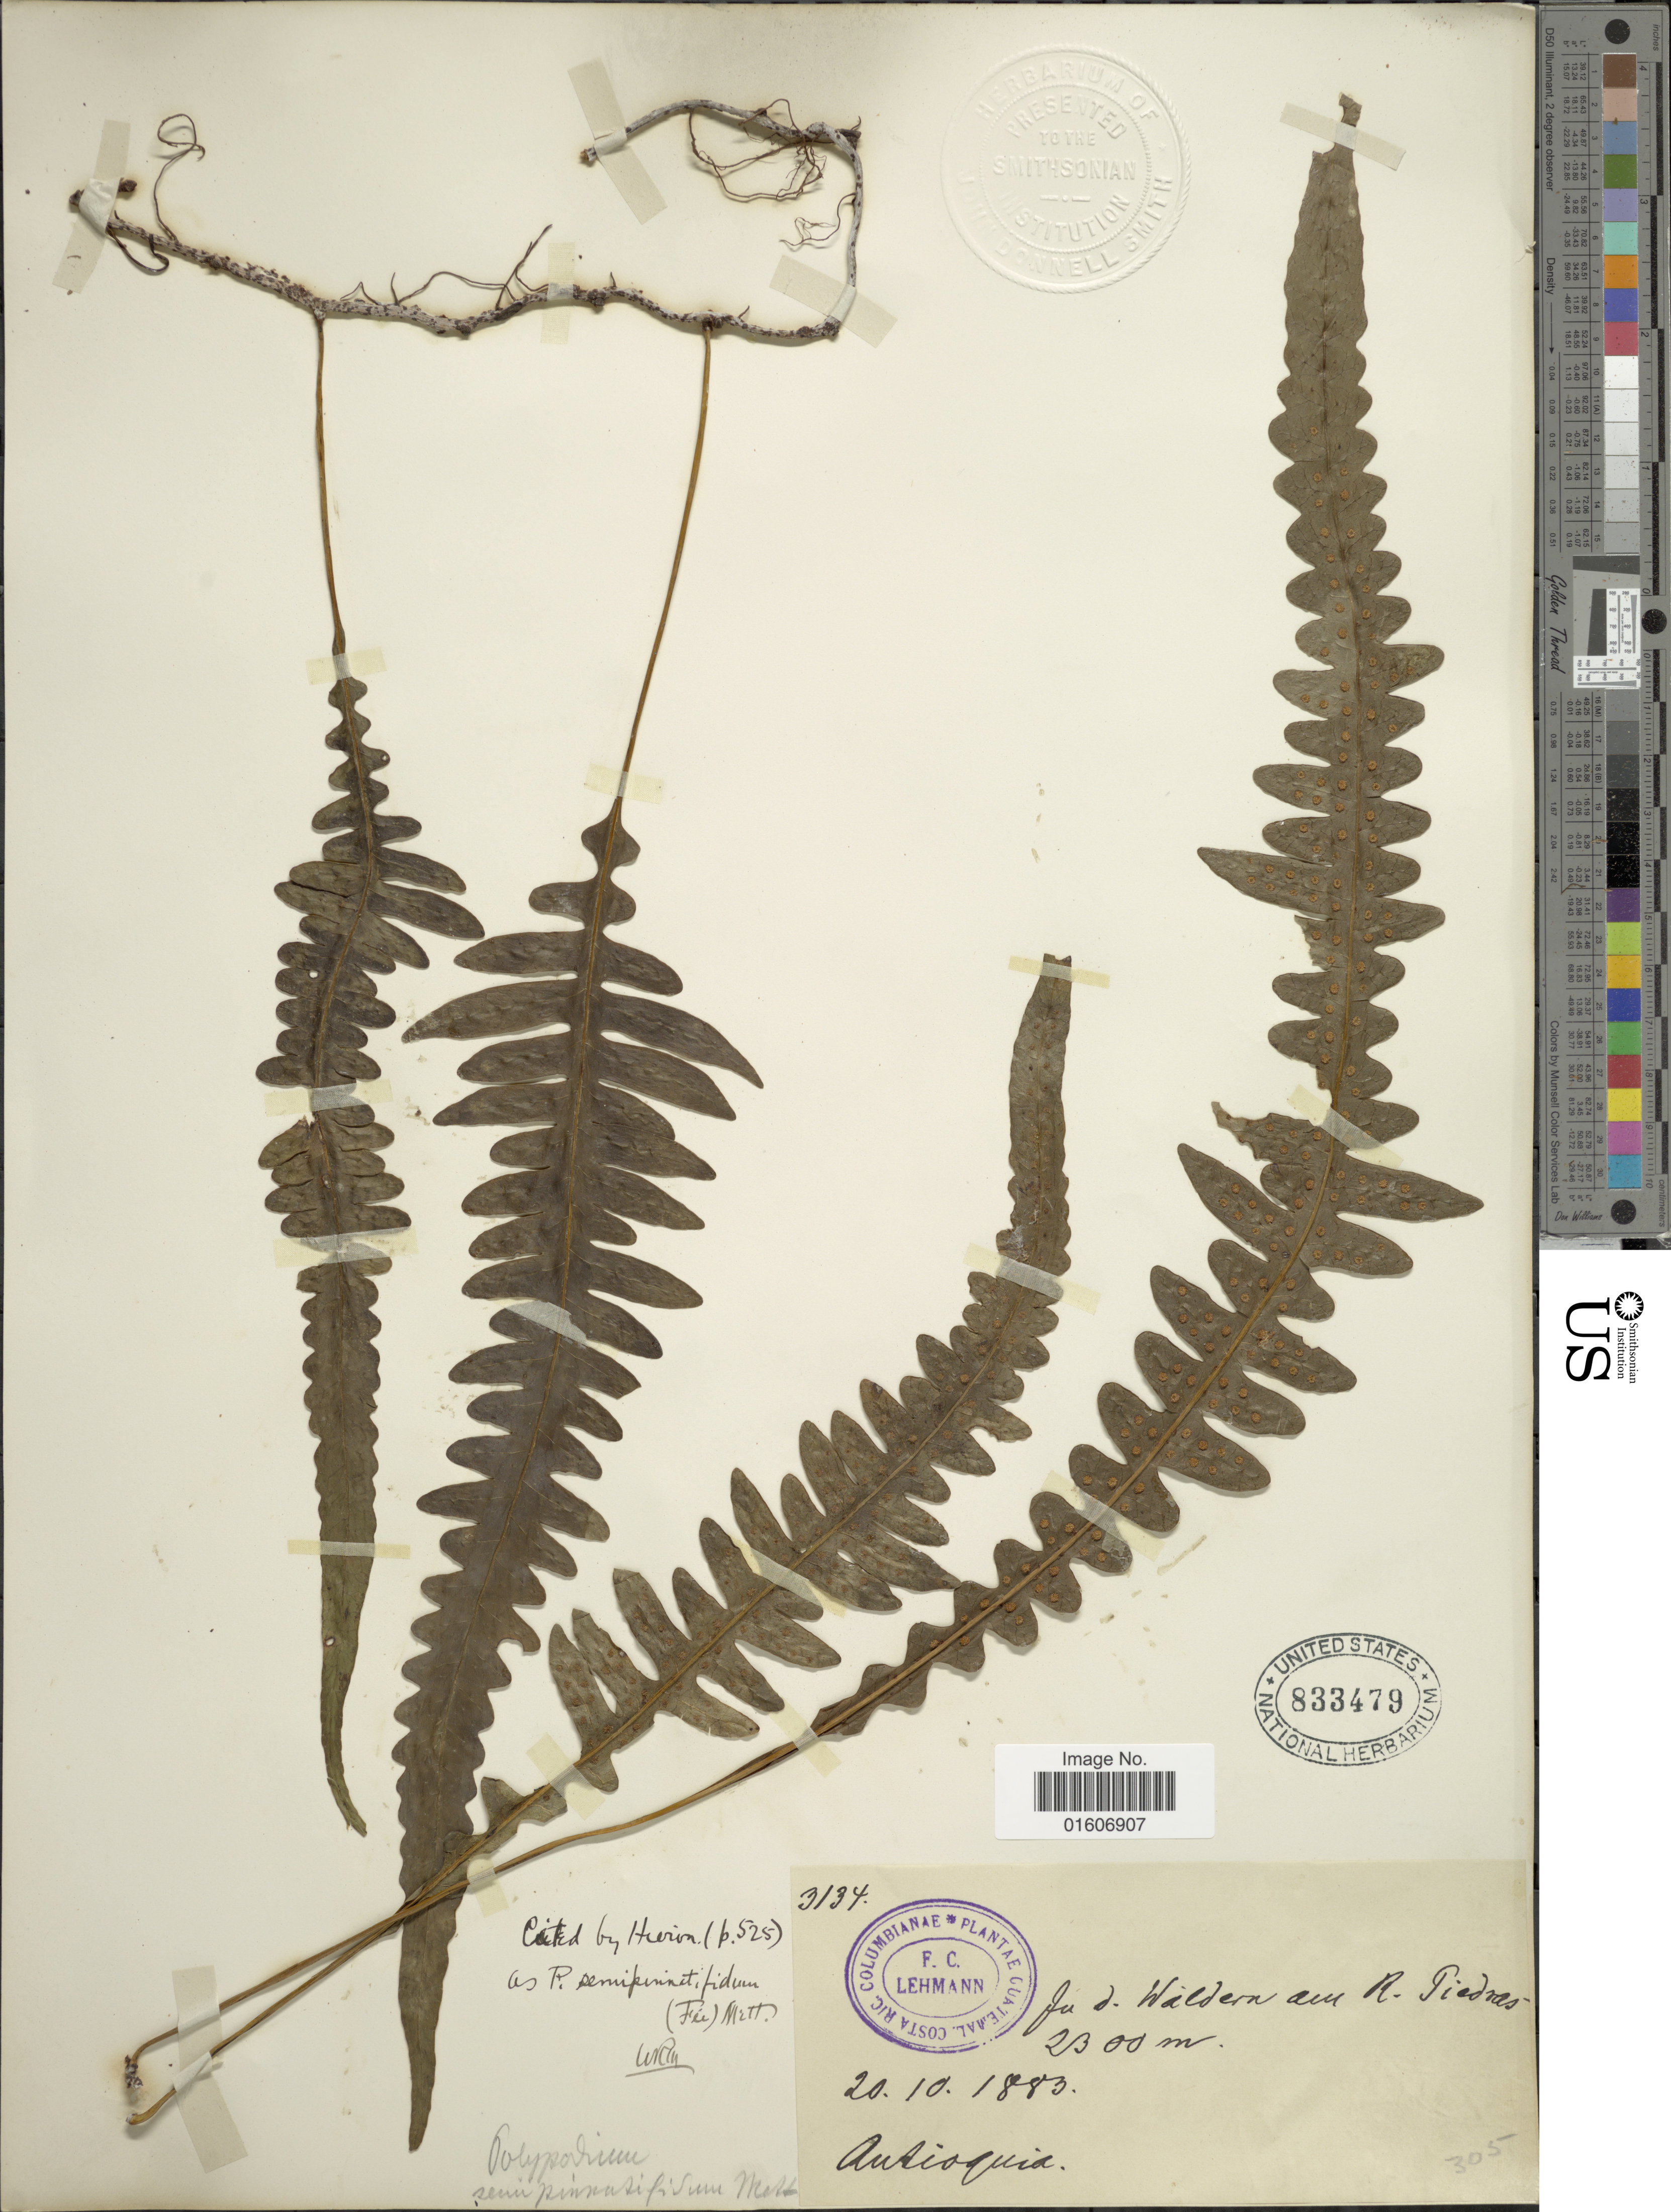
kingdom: Plantae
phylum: Tracheophyta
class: Polypodiopsida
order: Polypodiales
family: Polypodiaceae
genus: Serpocaulon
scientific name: Serpocaulon semipinnatifidum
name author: (Fée) A.R. Sm.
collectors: F. C. Lehmann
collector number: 3134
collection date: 1883-10-20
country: Colombia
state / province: Antioquia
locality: In d Waldern am R Piedras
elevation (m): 2300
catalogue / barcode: US 833479